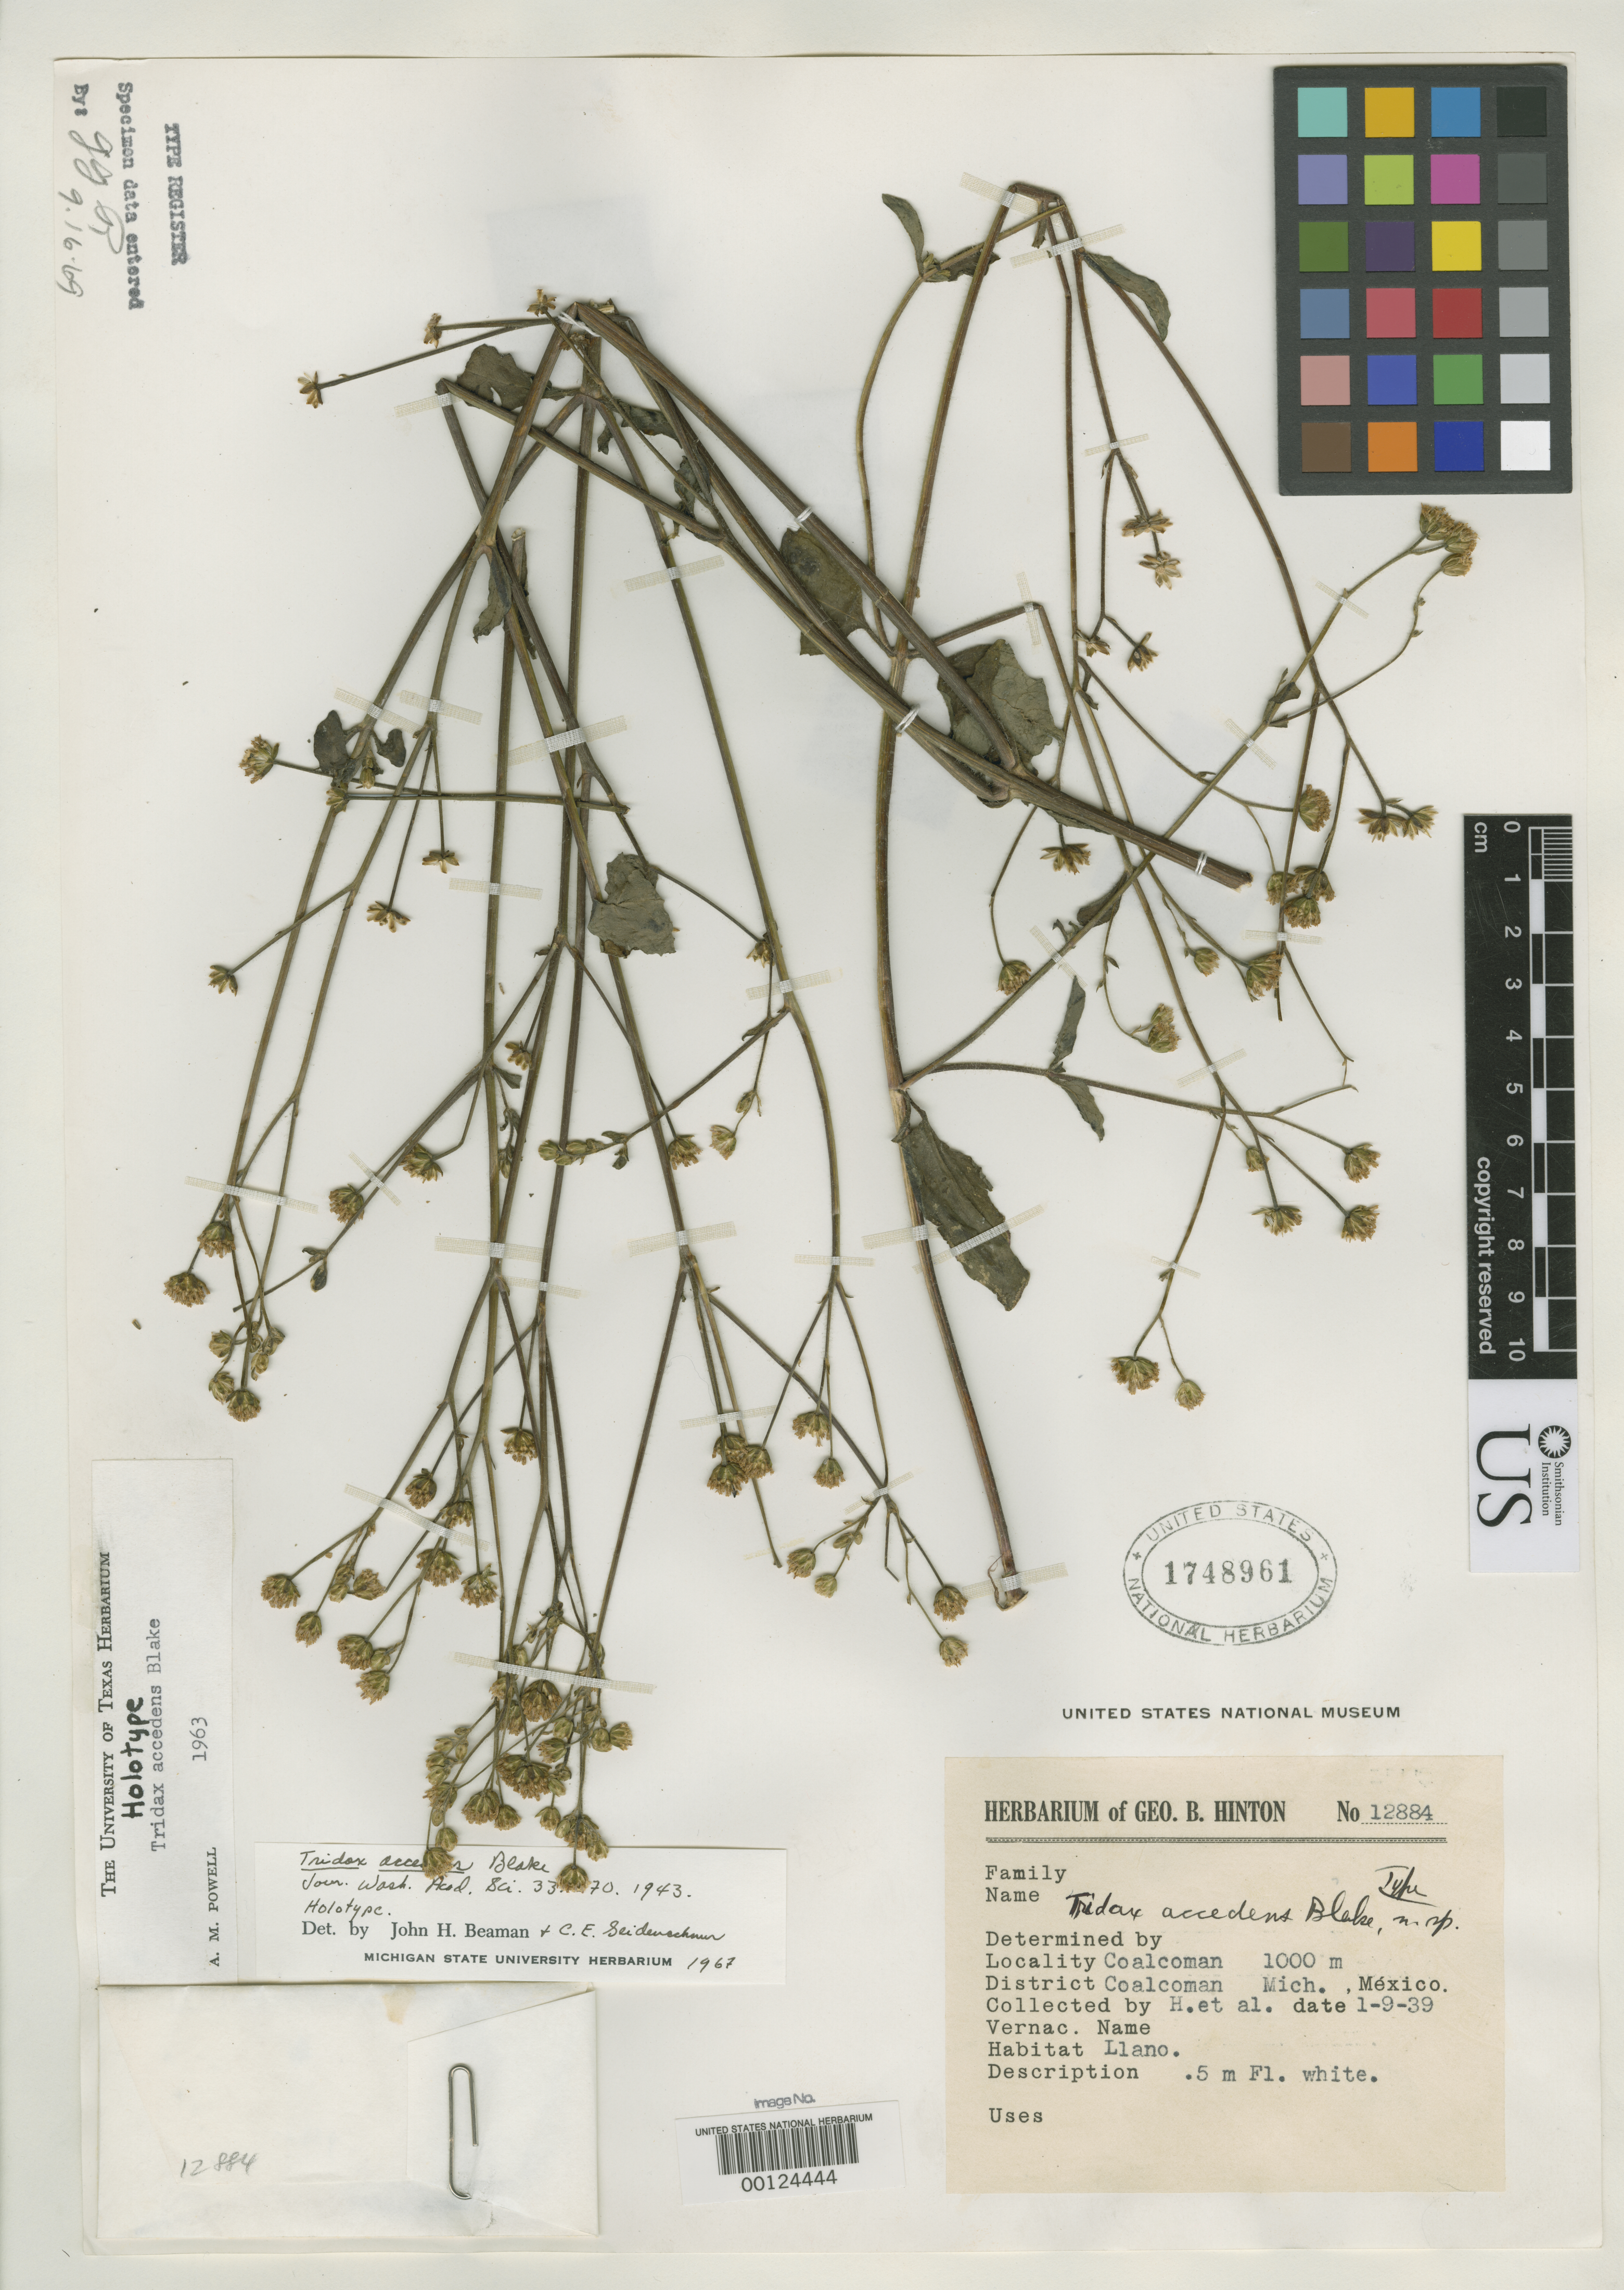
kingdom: Plantae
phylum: Tracheophyta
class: Magnoliopsida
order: Asterales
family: Asteraceae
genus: Tridax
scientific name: Tridax accedens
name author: S.F. Blake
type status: Holotype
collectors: G. B. Hinton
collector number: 12884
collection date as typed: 01 Sep 1939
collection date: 1939-09-01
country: Mexico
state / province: Michoacán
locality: Coalcomán.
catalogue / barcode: US 1748961